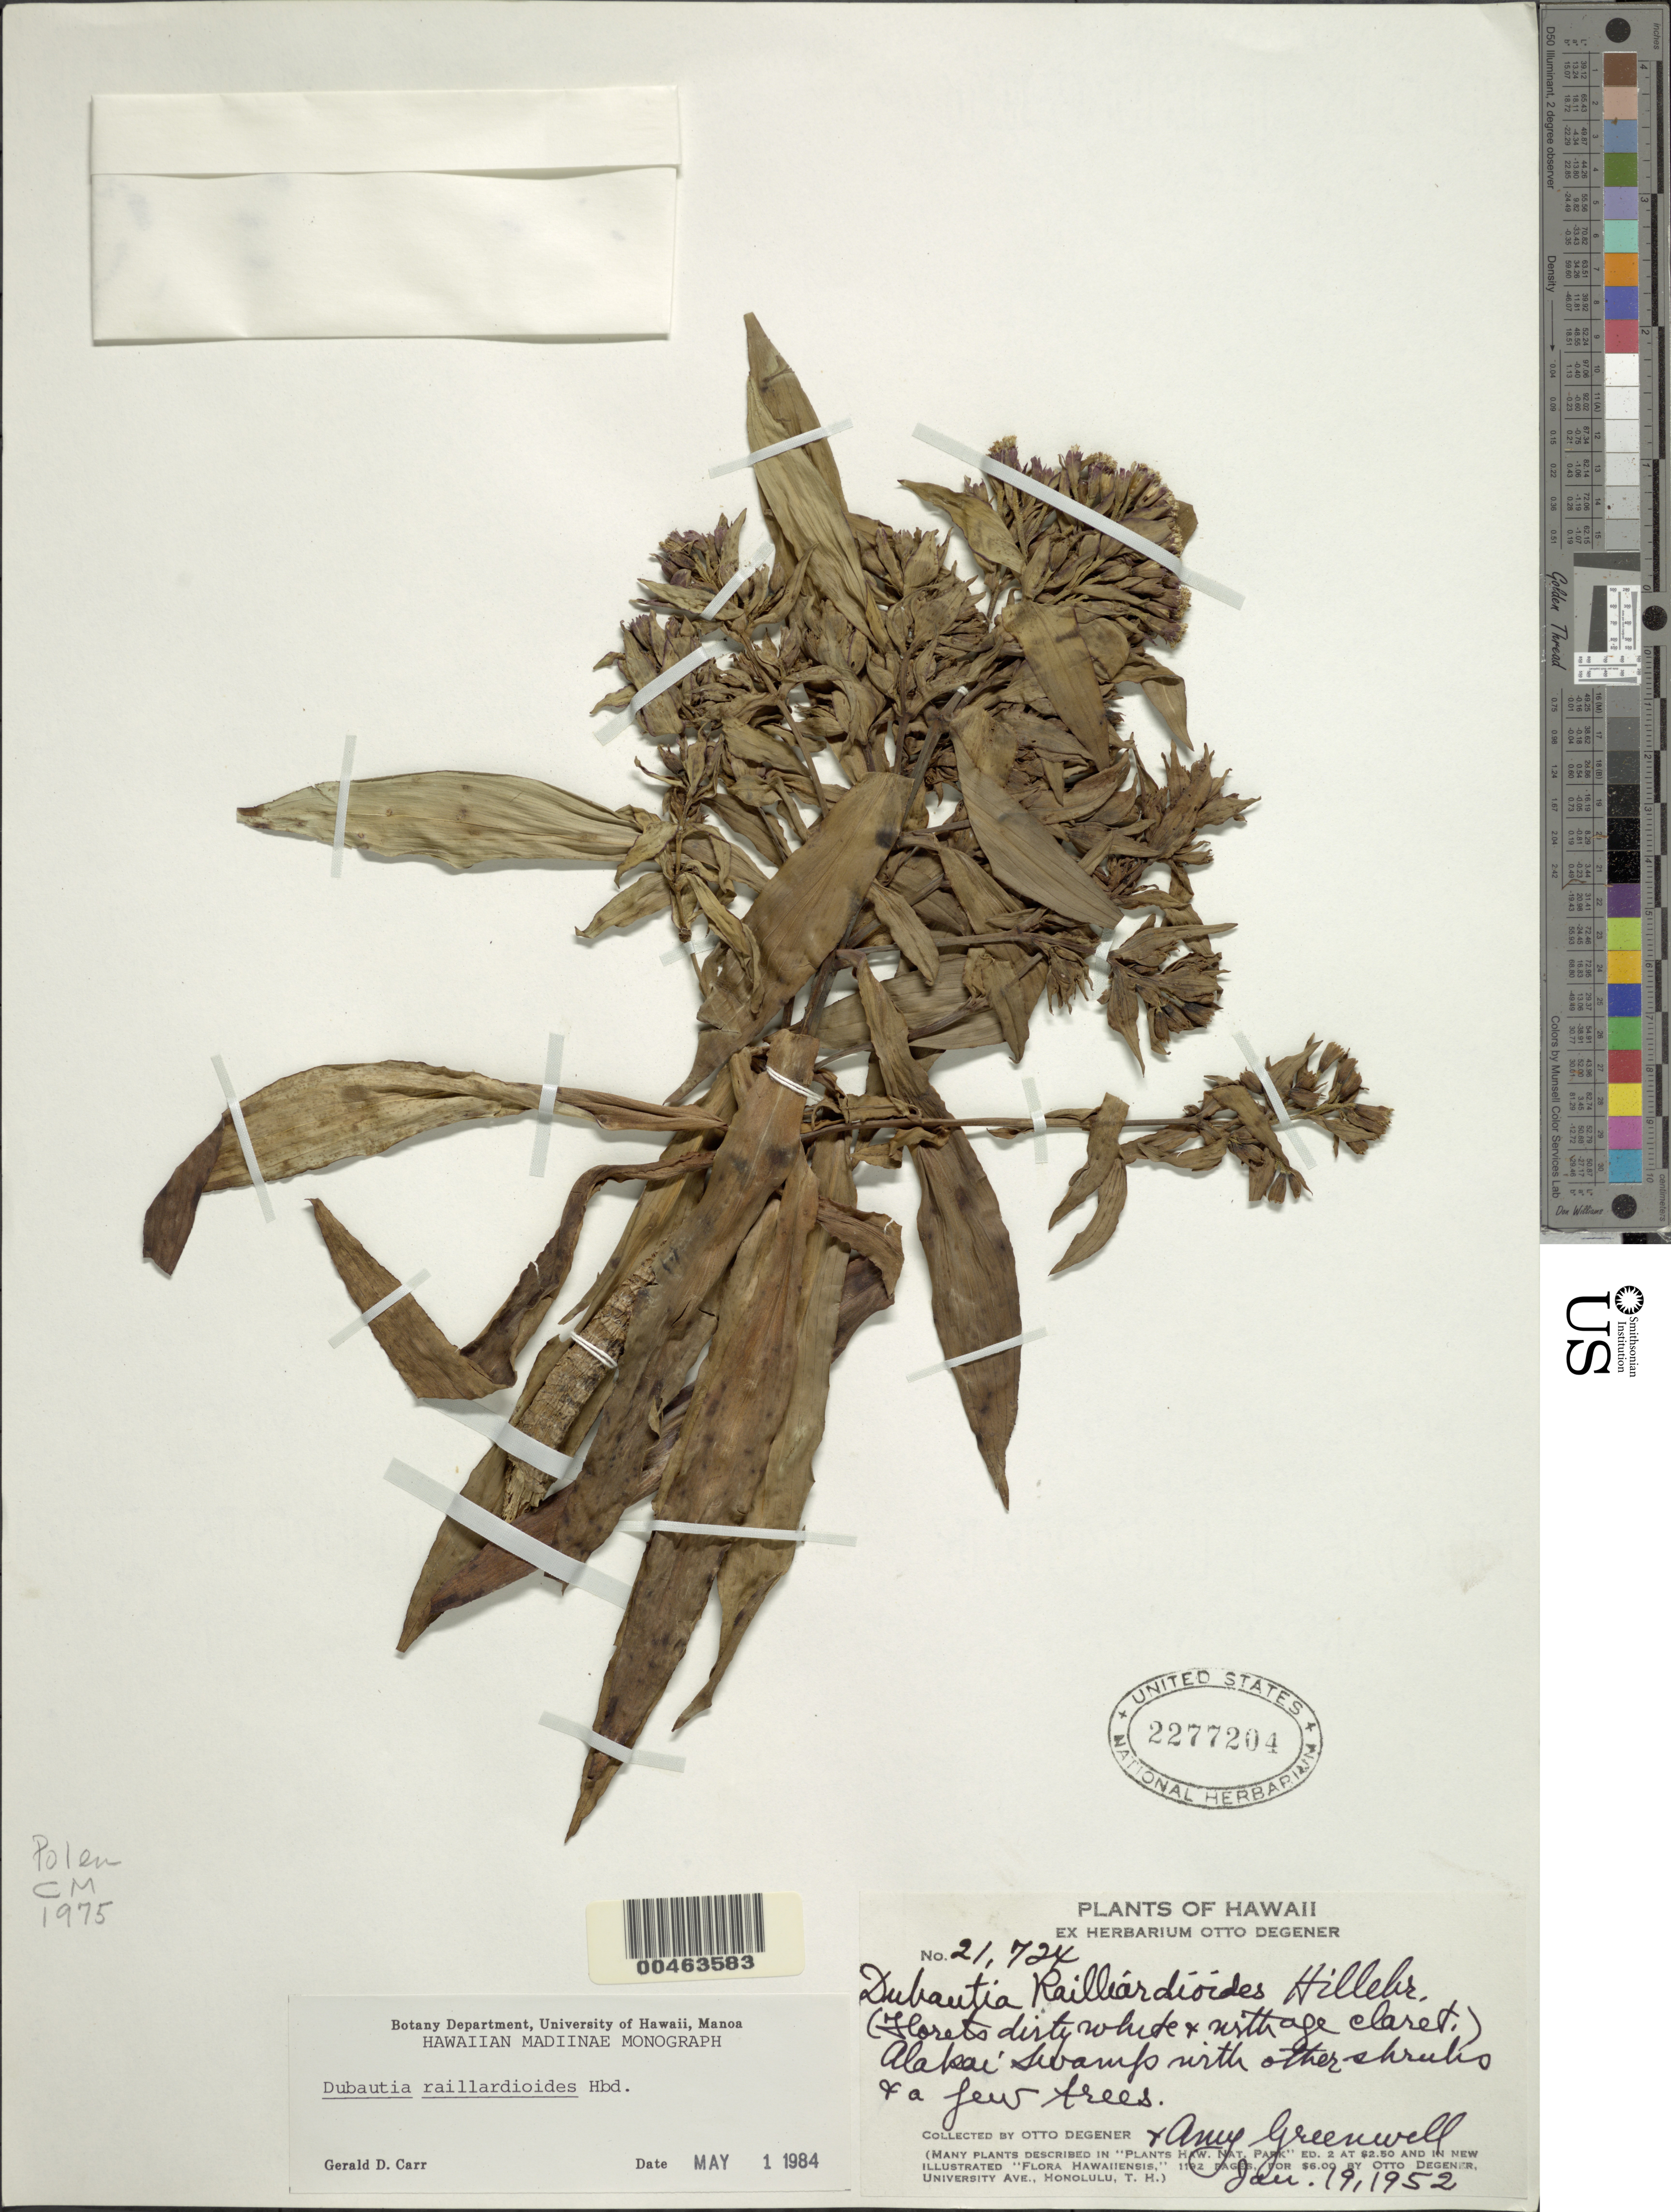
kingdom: Plantae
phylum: Tracheophyta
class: Magnoliopsida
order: Asterales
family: Asteraceae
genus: Dubautia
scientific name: Dubautia raillardioides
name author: Hillebr.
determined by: Carr, G. D.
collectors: O. Degener & A. B. Greenwell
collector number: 21724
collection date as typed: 19 Jan 1952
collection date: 1952-01-19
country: United States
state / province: Hawaii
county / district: Kauai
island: Kaua'i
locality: Alakai Swamp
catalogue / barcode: US 2277204